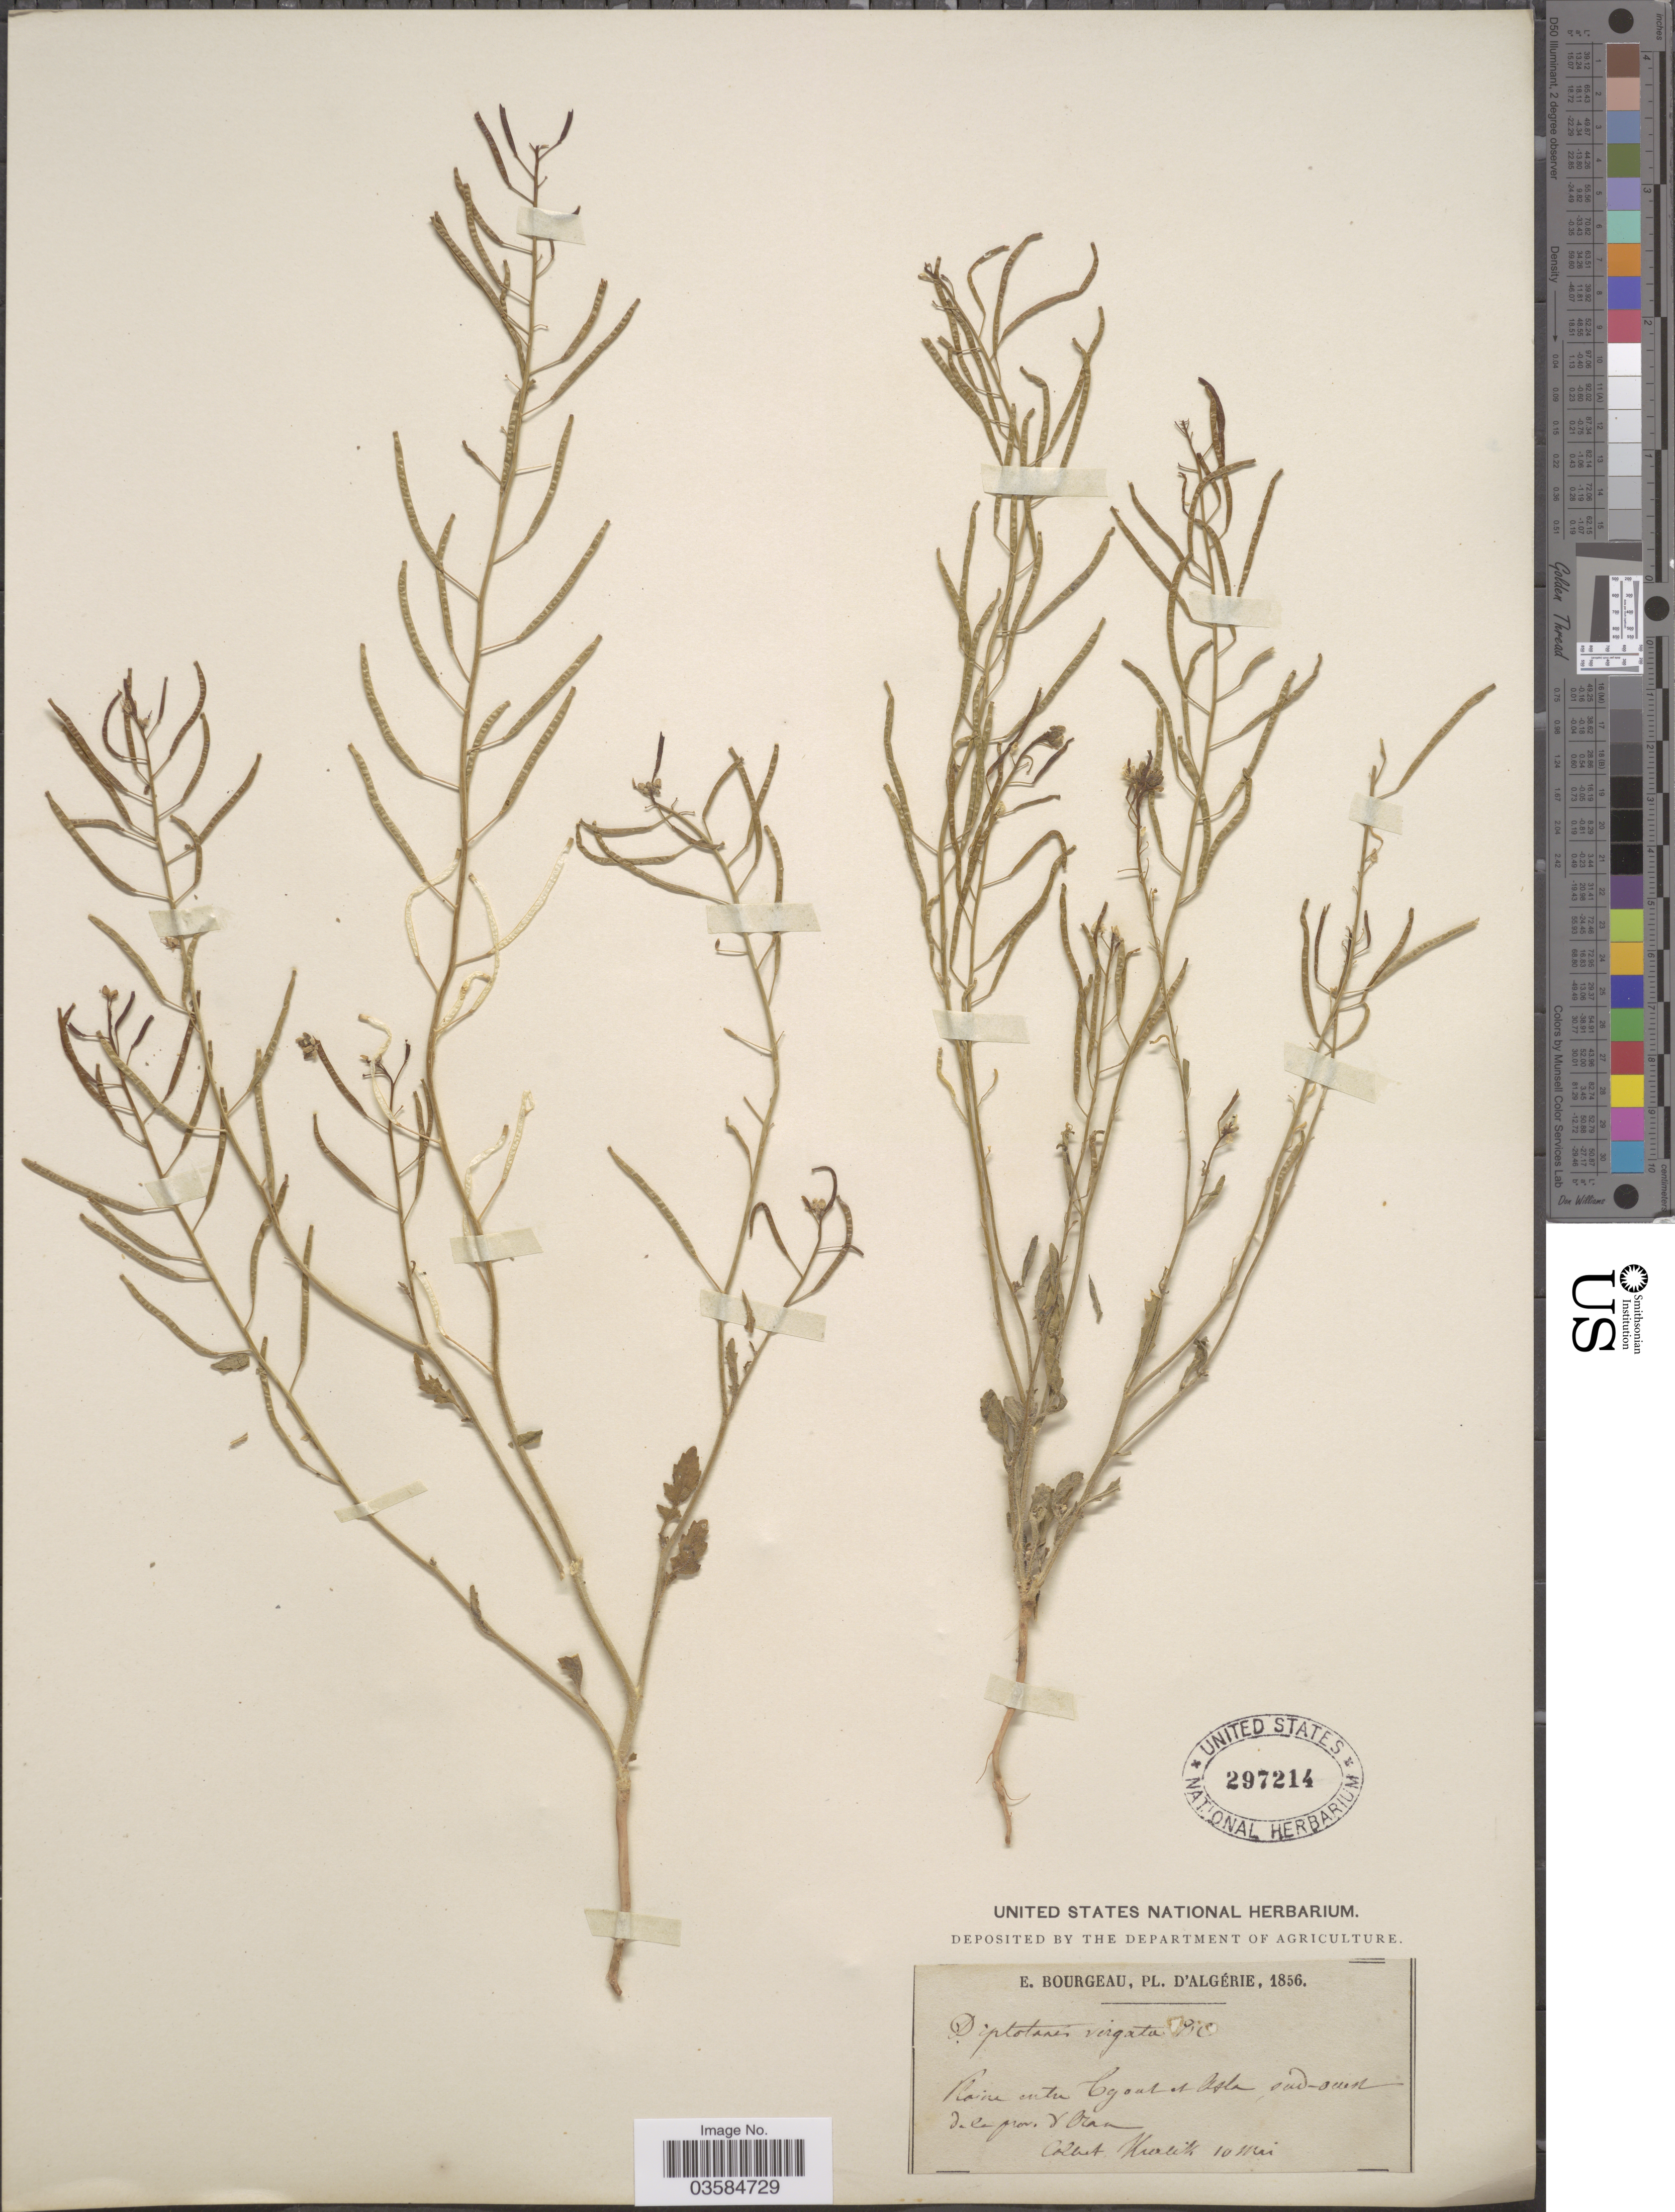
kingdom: Plantae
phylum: Tracheophyta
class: Magnoliopsida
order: Brassicales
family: Brassicaceae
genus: Diplotaxis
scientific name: Diplotaxis virgata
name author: (Cav.) DC.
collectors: Kralik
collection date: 1856-05-10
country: Algeria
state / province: Oran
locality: [illegible text] Cgout et Osto sud-ouest.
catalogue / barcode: US 297214